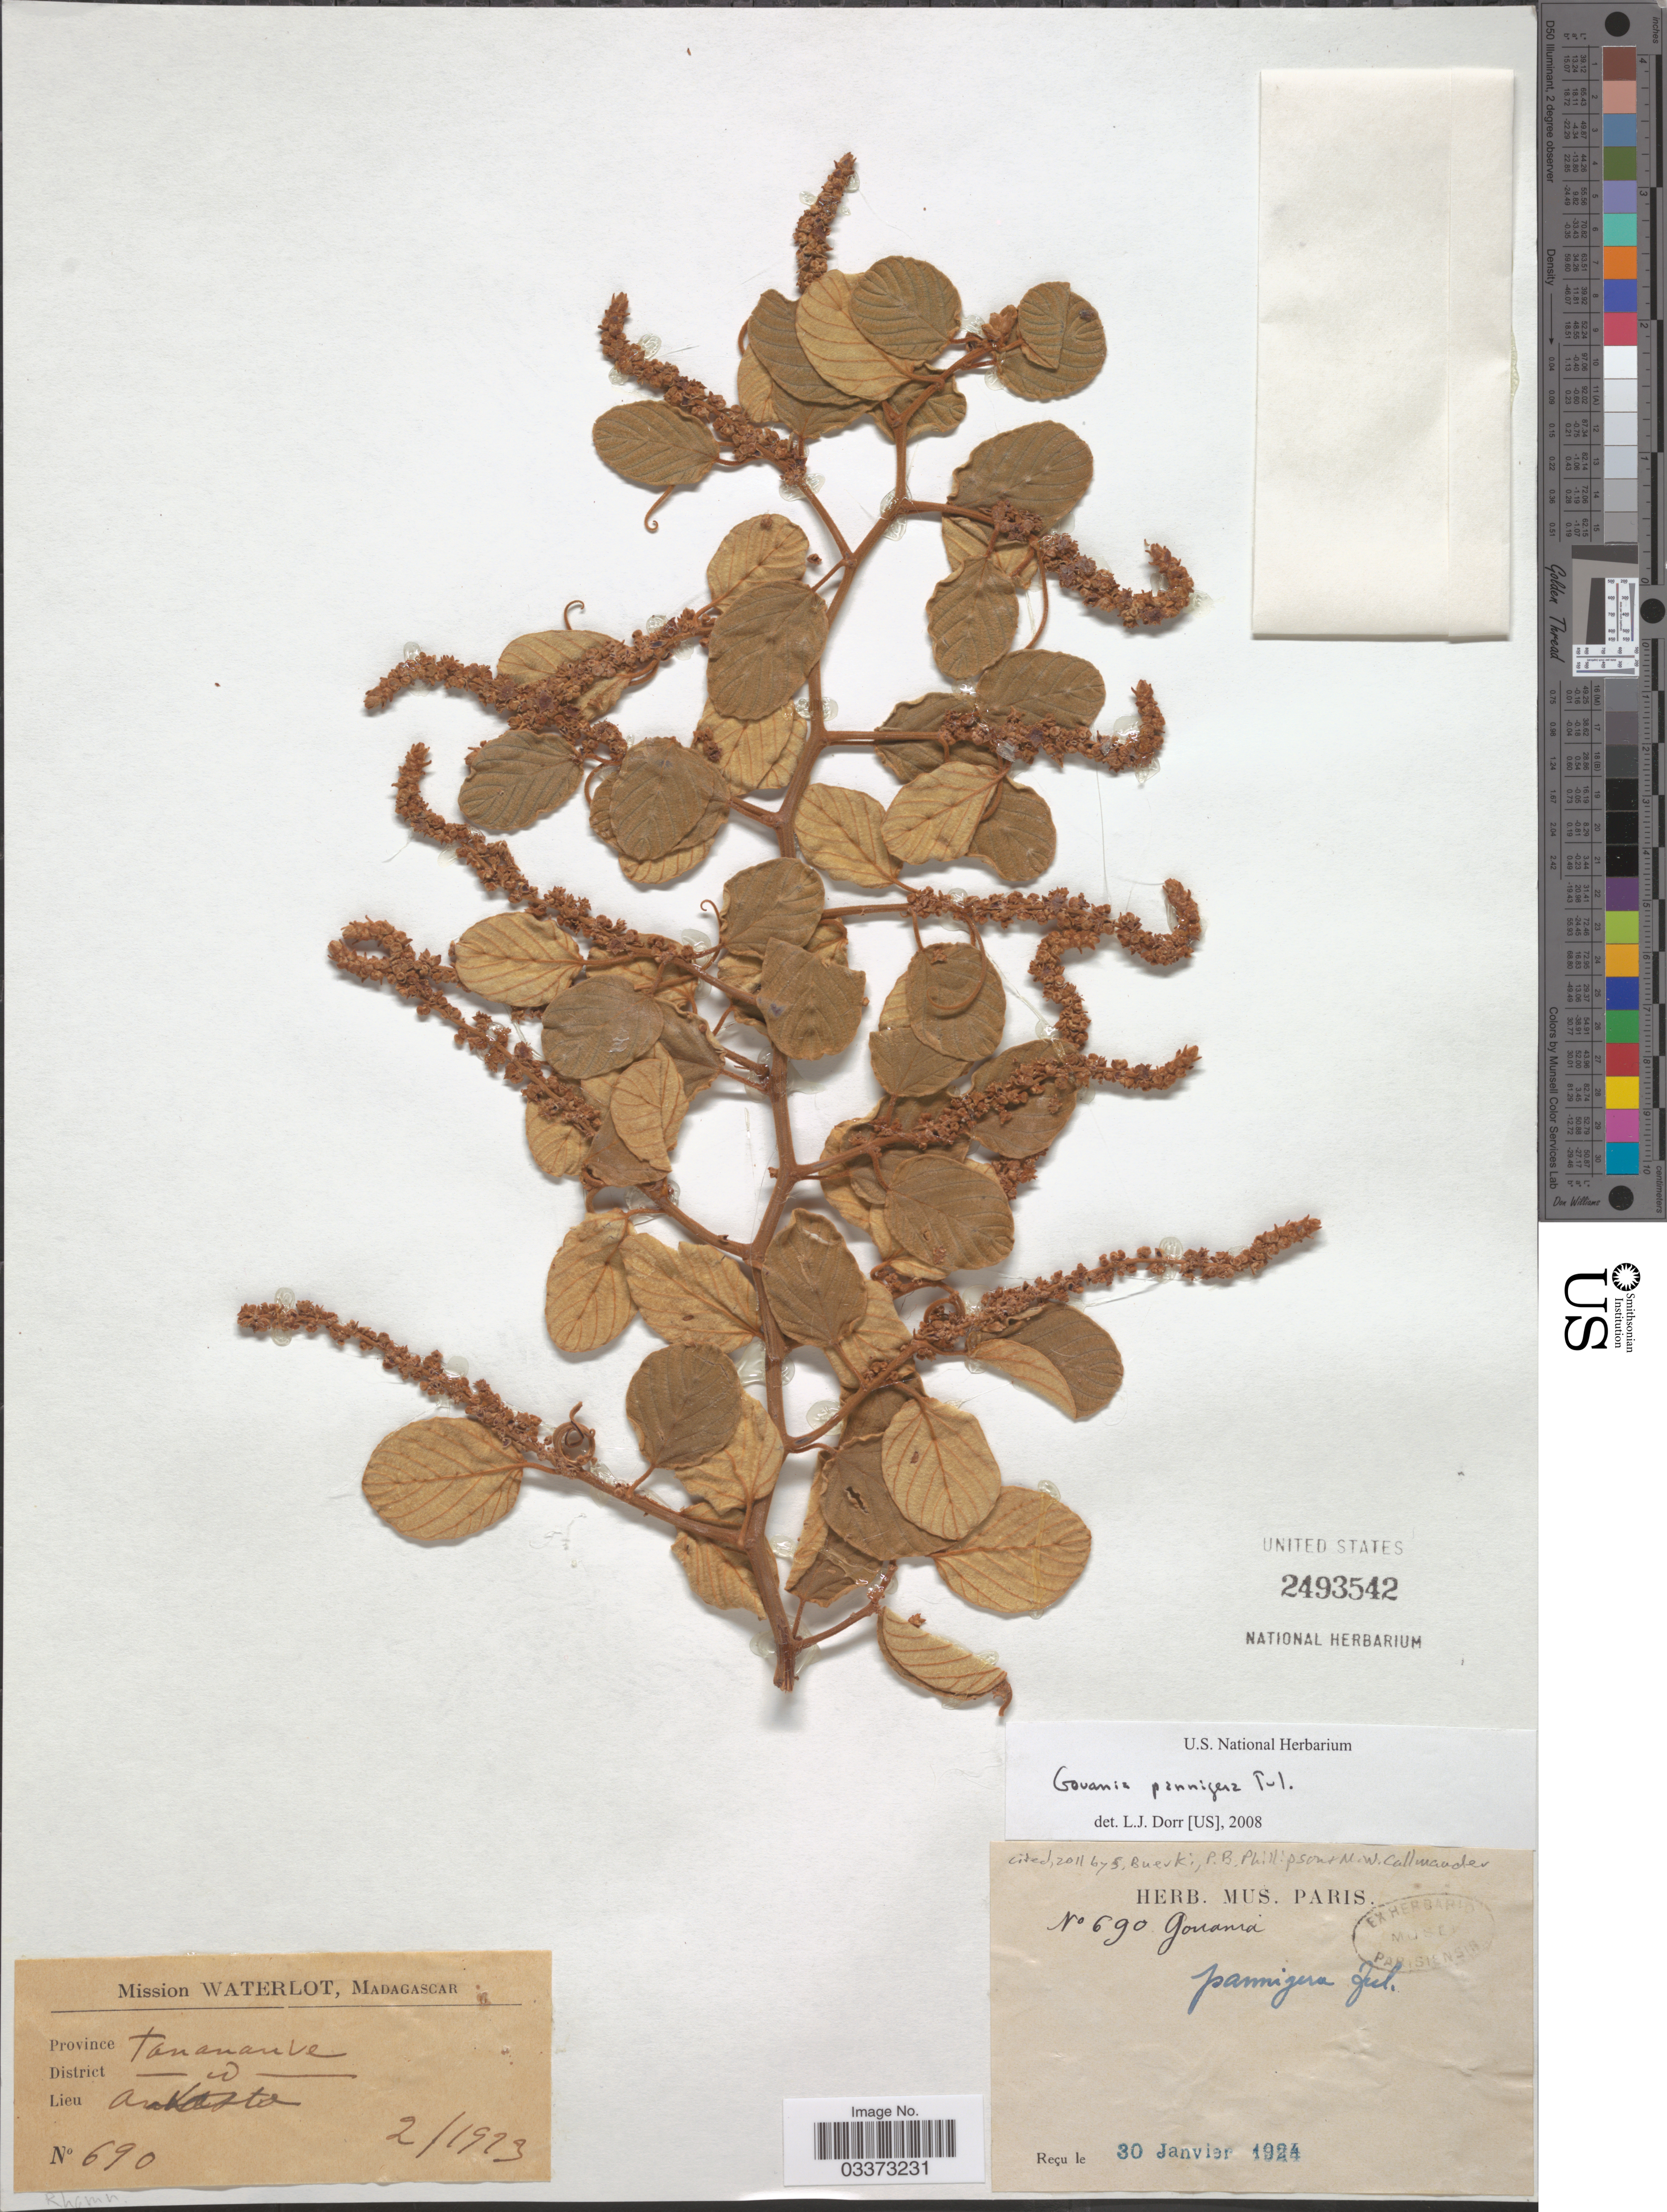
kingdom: Plantae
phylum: Tracheophyta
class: Magnoliopsida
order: Rosales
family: Rhamnaceae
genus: Gouania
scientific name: Gouania pannigera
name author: Tul.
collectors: E. G. Waterlot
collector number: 690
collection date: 1923-02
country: Madagascar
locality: Province Tananarive. District W [interpreted]. Arokodsta [interpreted].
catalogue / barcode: US 2493542